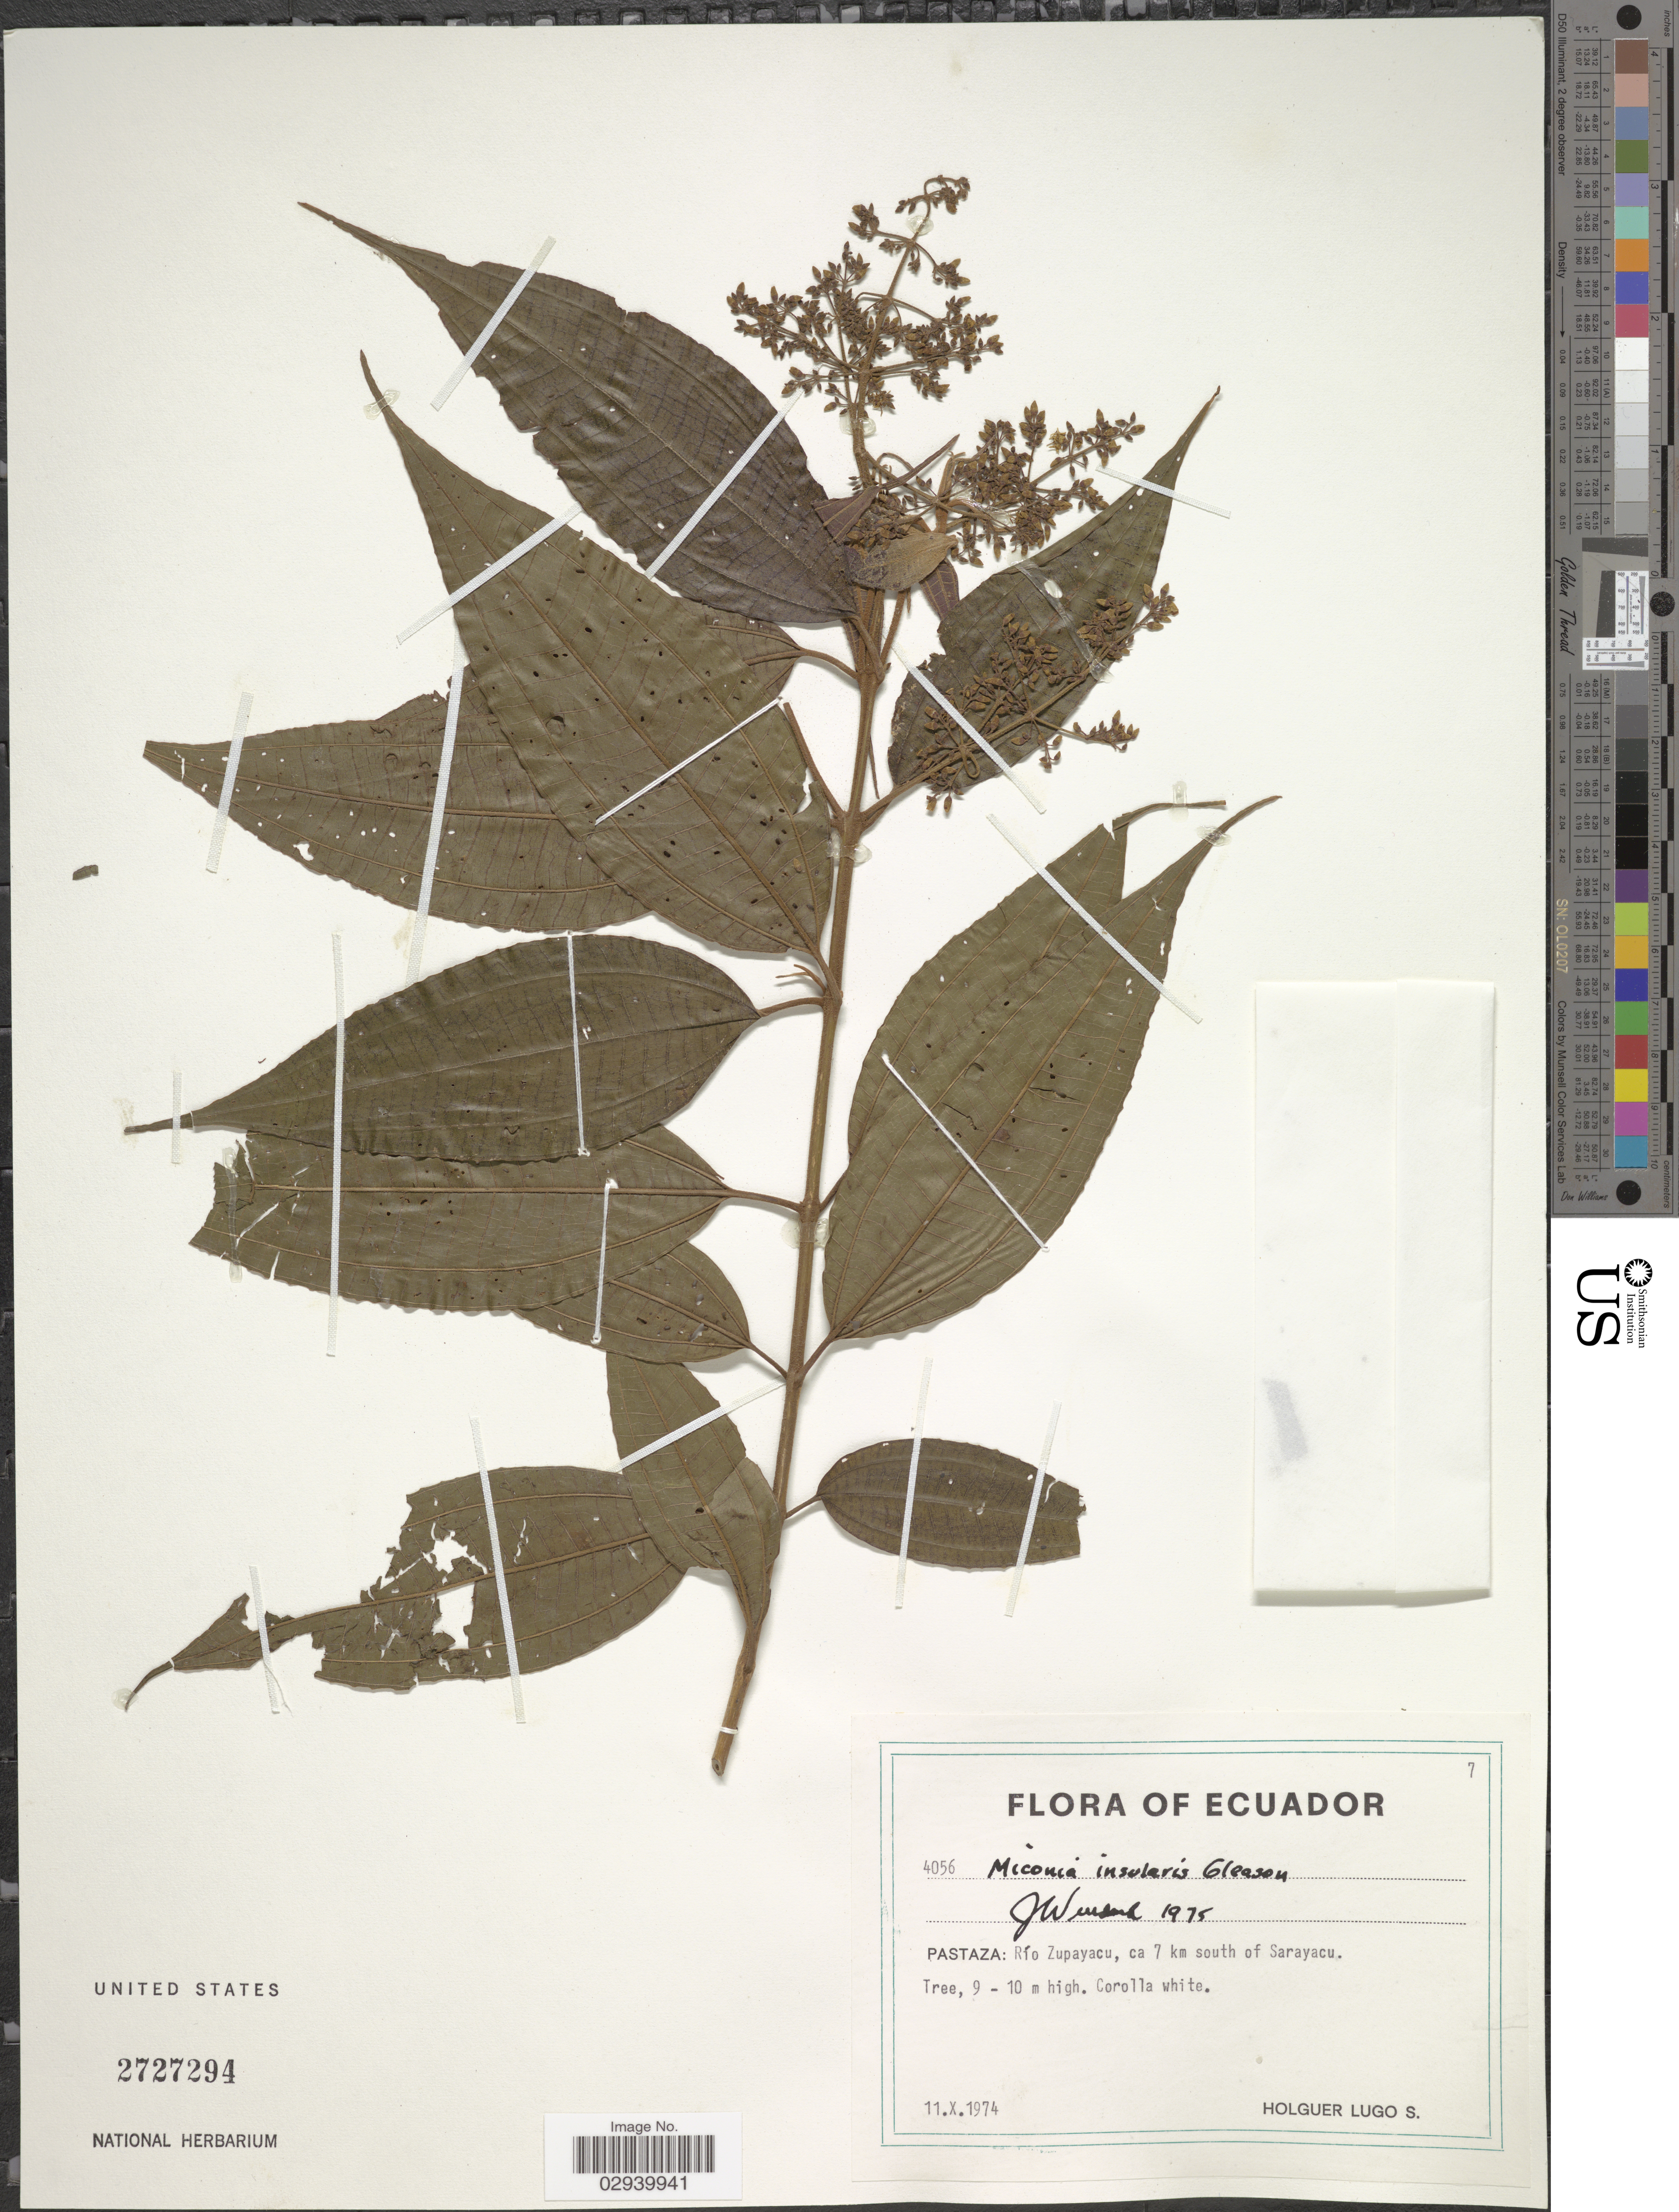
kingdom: Plantae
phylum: Tracheophyta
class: Magnoliopsida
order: Myrtales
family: Melastomataceae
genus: Miconia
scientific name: Miconia insularis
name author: Gleason in I.M. Johnst.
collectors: H. Lugo S.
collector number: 4056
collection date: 1974-10-11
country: Ecuador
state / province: Pastaza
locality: Pastaza: Río Zupayacu, ca 7 km south of Sarayacu.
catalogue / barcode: US 2727294